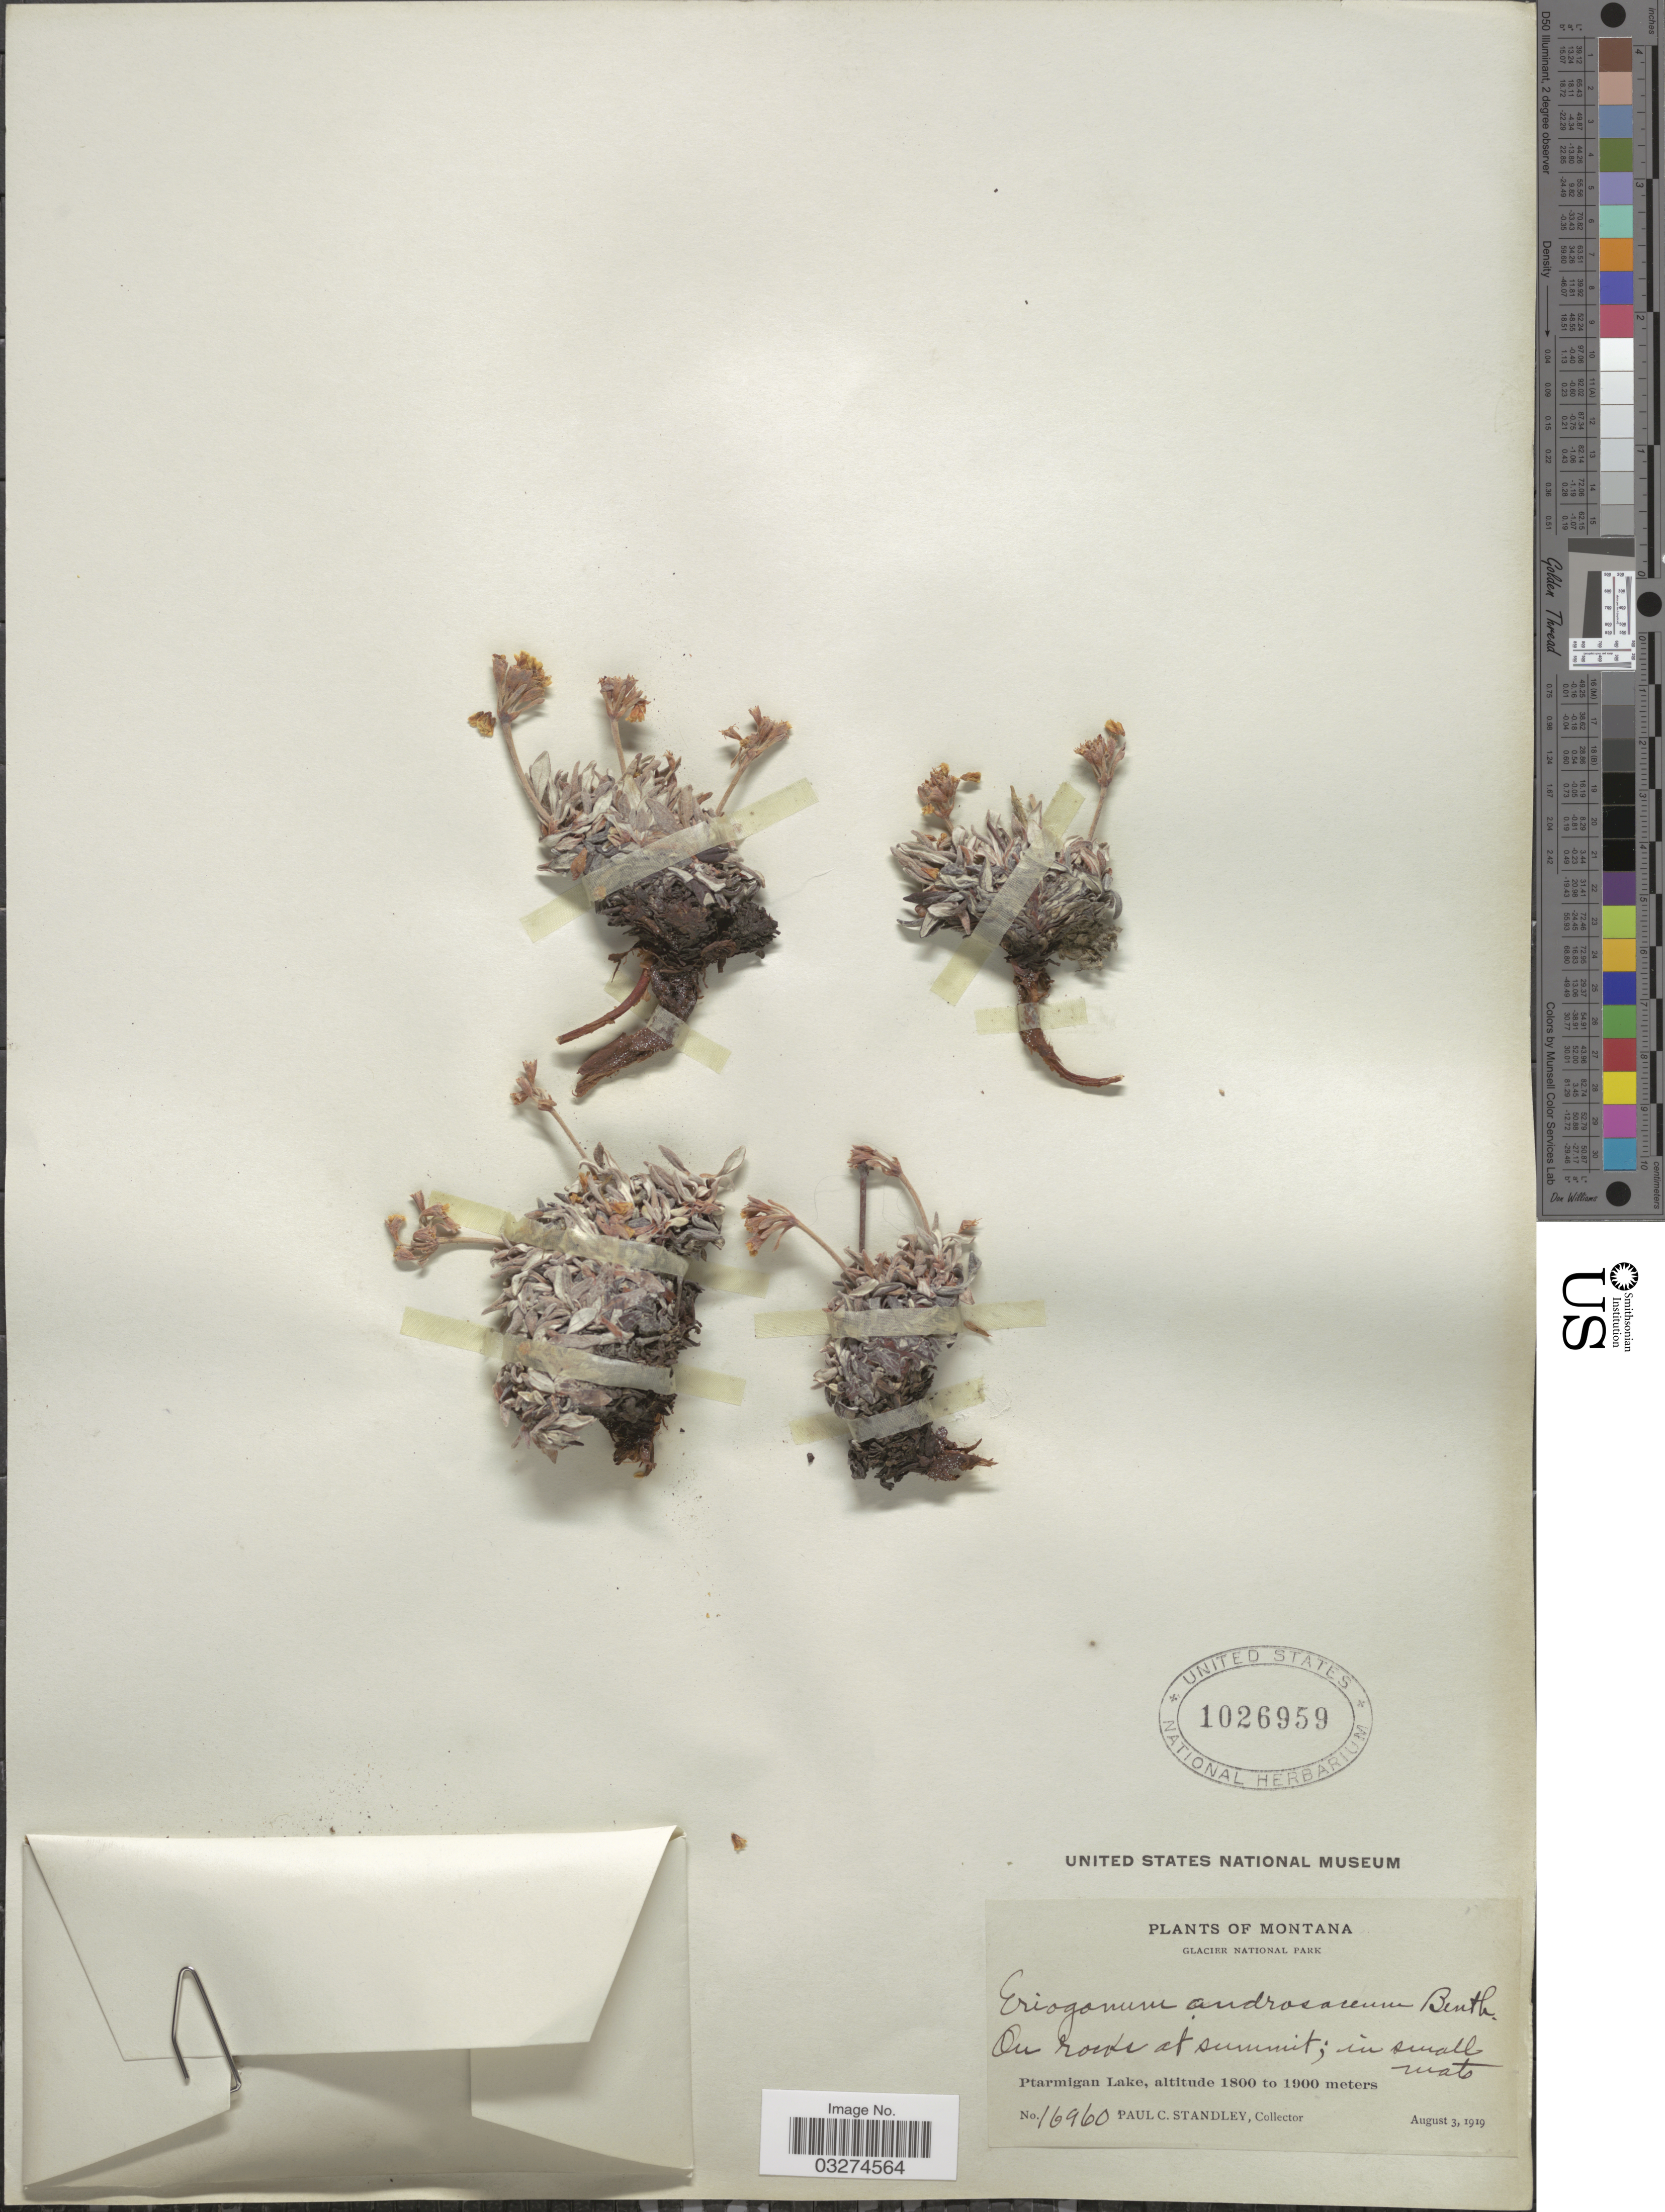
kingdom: Plantae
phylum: Tracheophyta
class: Magnoliopsida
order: Caryophyllales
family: Polygonaceae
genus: Eriogonum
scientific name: Eriogonum androsaceum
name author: Benth.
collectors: P. C. Standley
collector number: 16960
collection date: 1919-08-03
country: United States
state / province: Montana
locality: Glacier National Park. Ptarmigan Lake.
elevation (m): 1800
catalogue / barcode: US 1026959